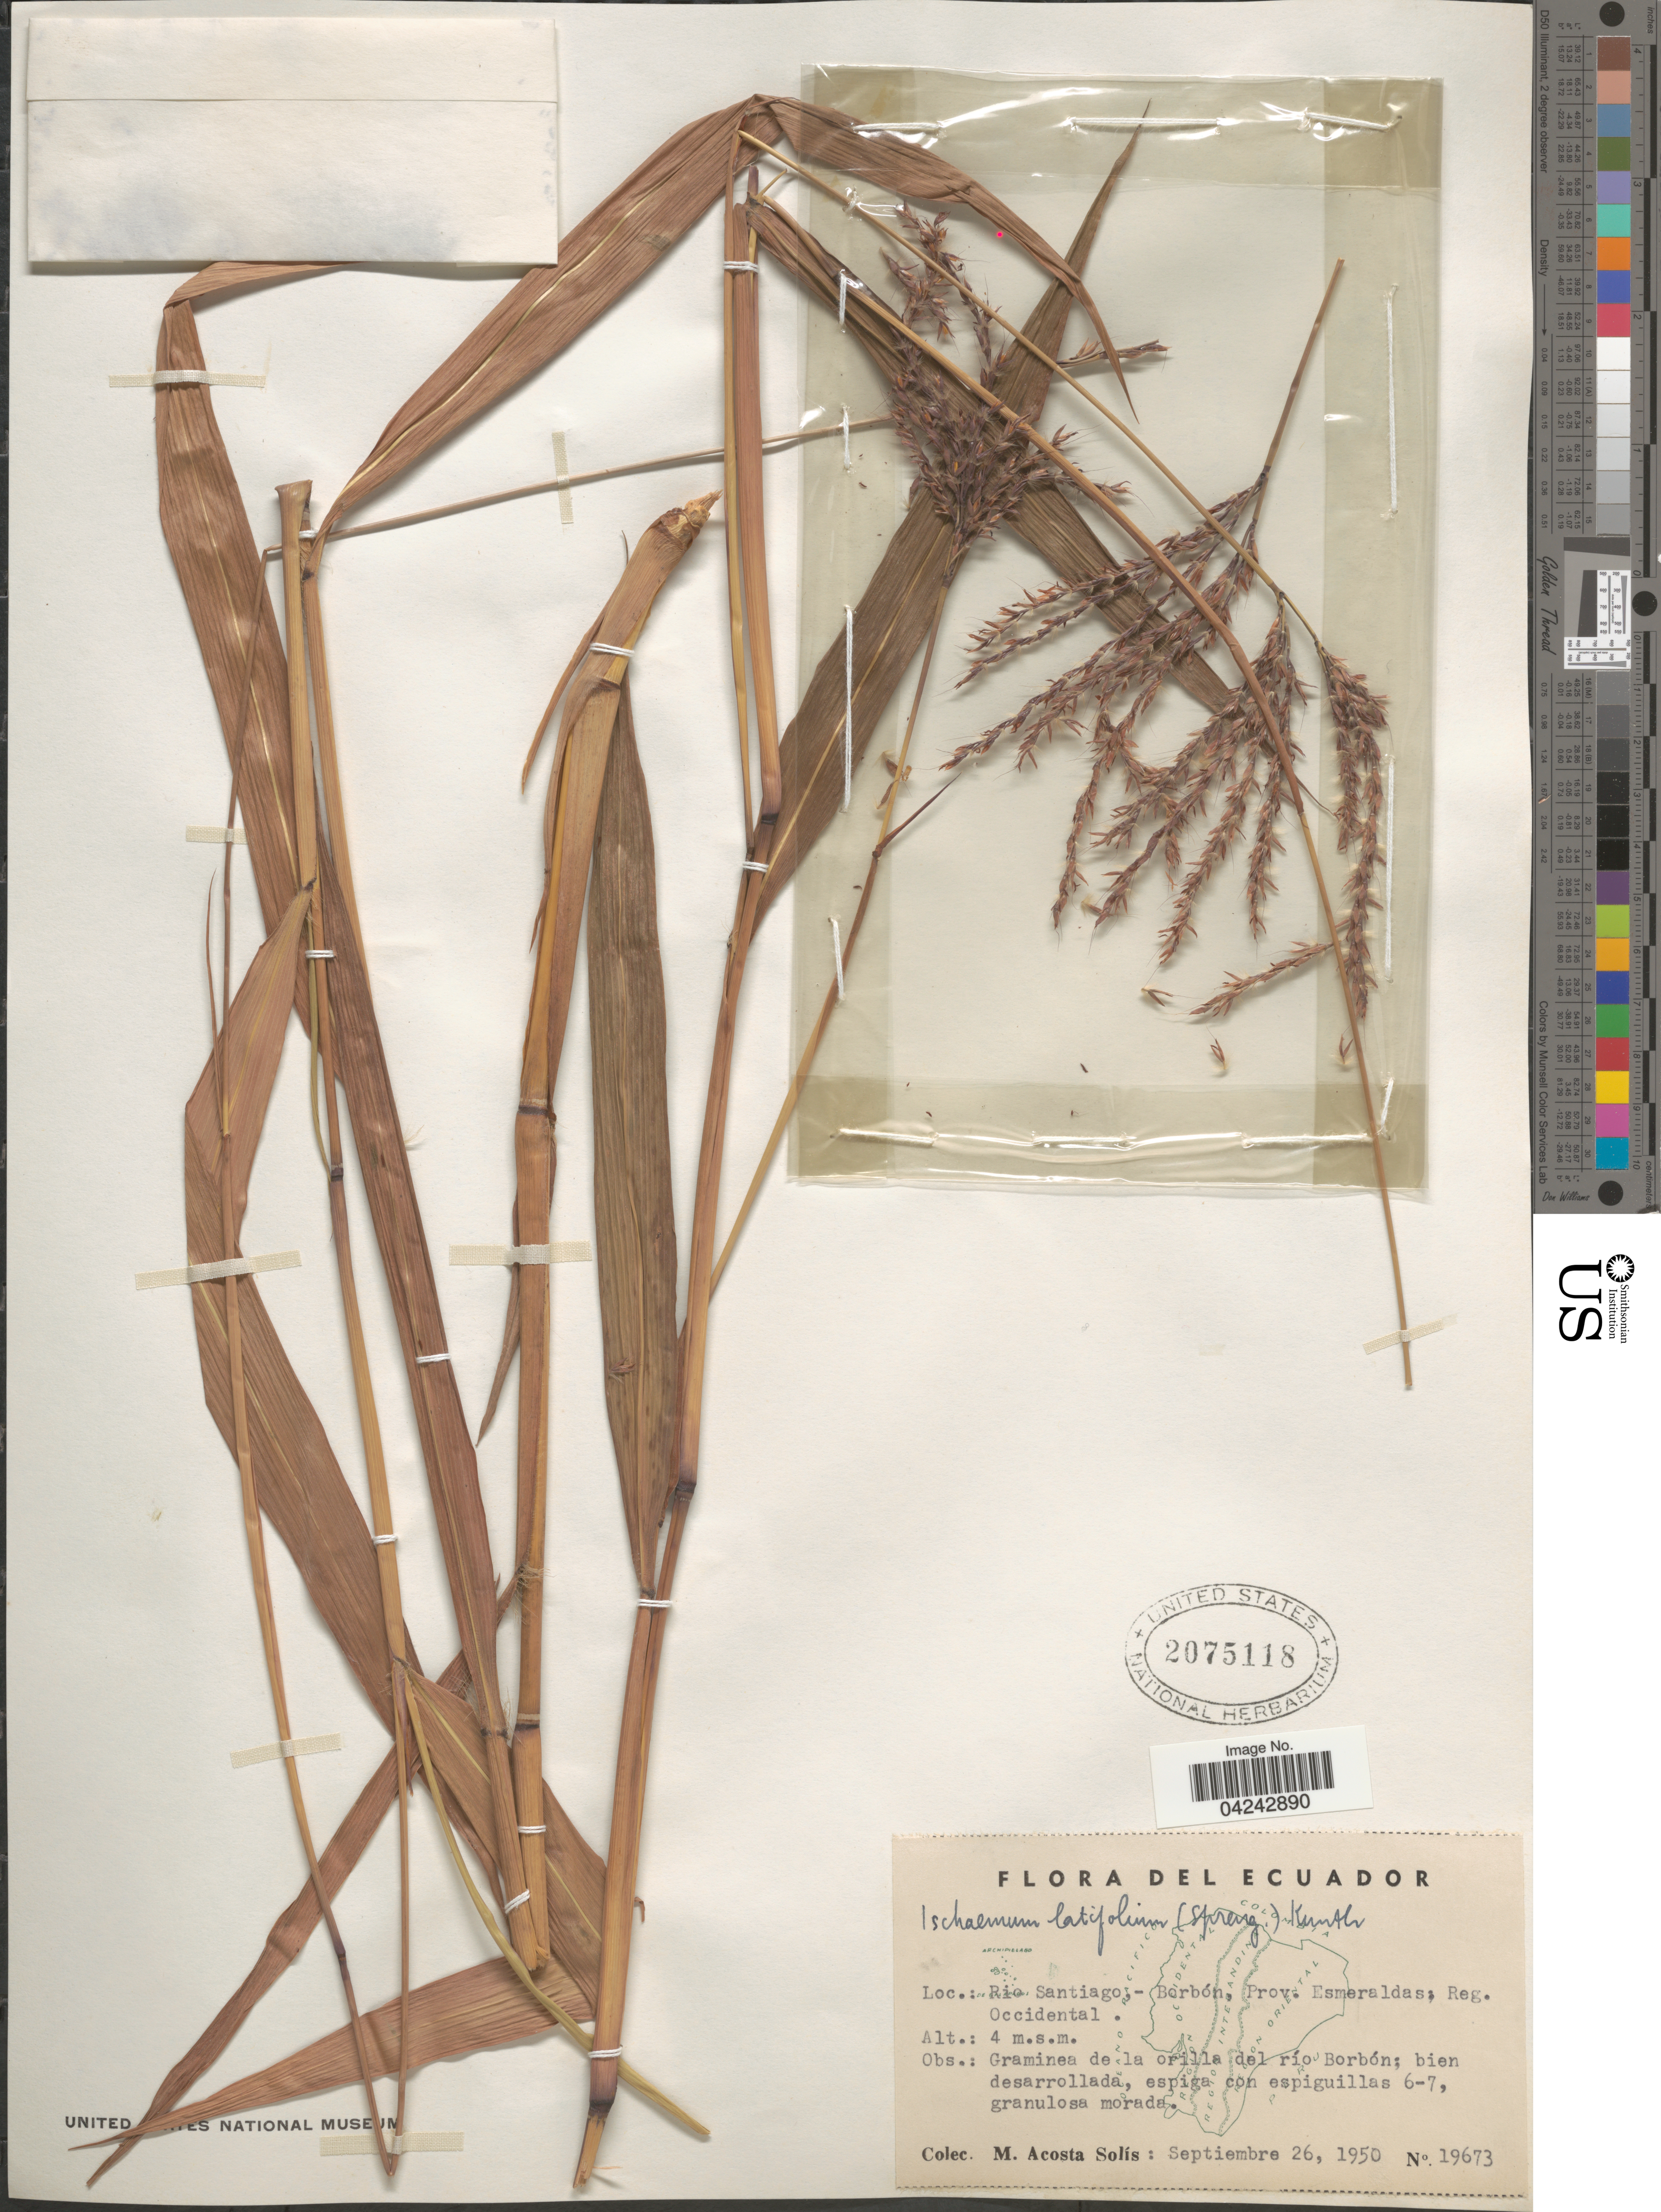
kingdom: Plantae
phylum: Tracheophyta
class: Liliopsida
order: Poales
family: Poaceae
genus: Ischaemum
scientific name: Ischaemum latifolium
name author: (Spreng.) Kunth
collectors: M. Acosta Solis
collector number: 19673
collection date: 1950-09-26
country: Ecuador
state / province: Esmeraldas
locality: Rio Santiago, - Borbón: Reg. Occidental. Graminea de la orilla del río Borbón.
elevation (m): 4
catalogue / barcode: US 2075118